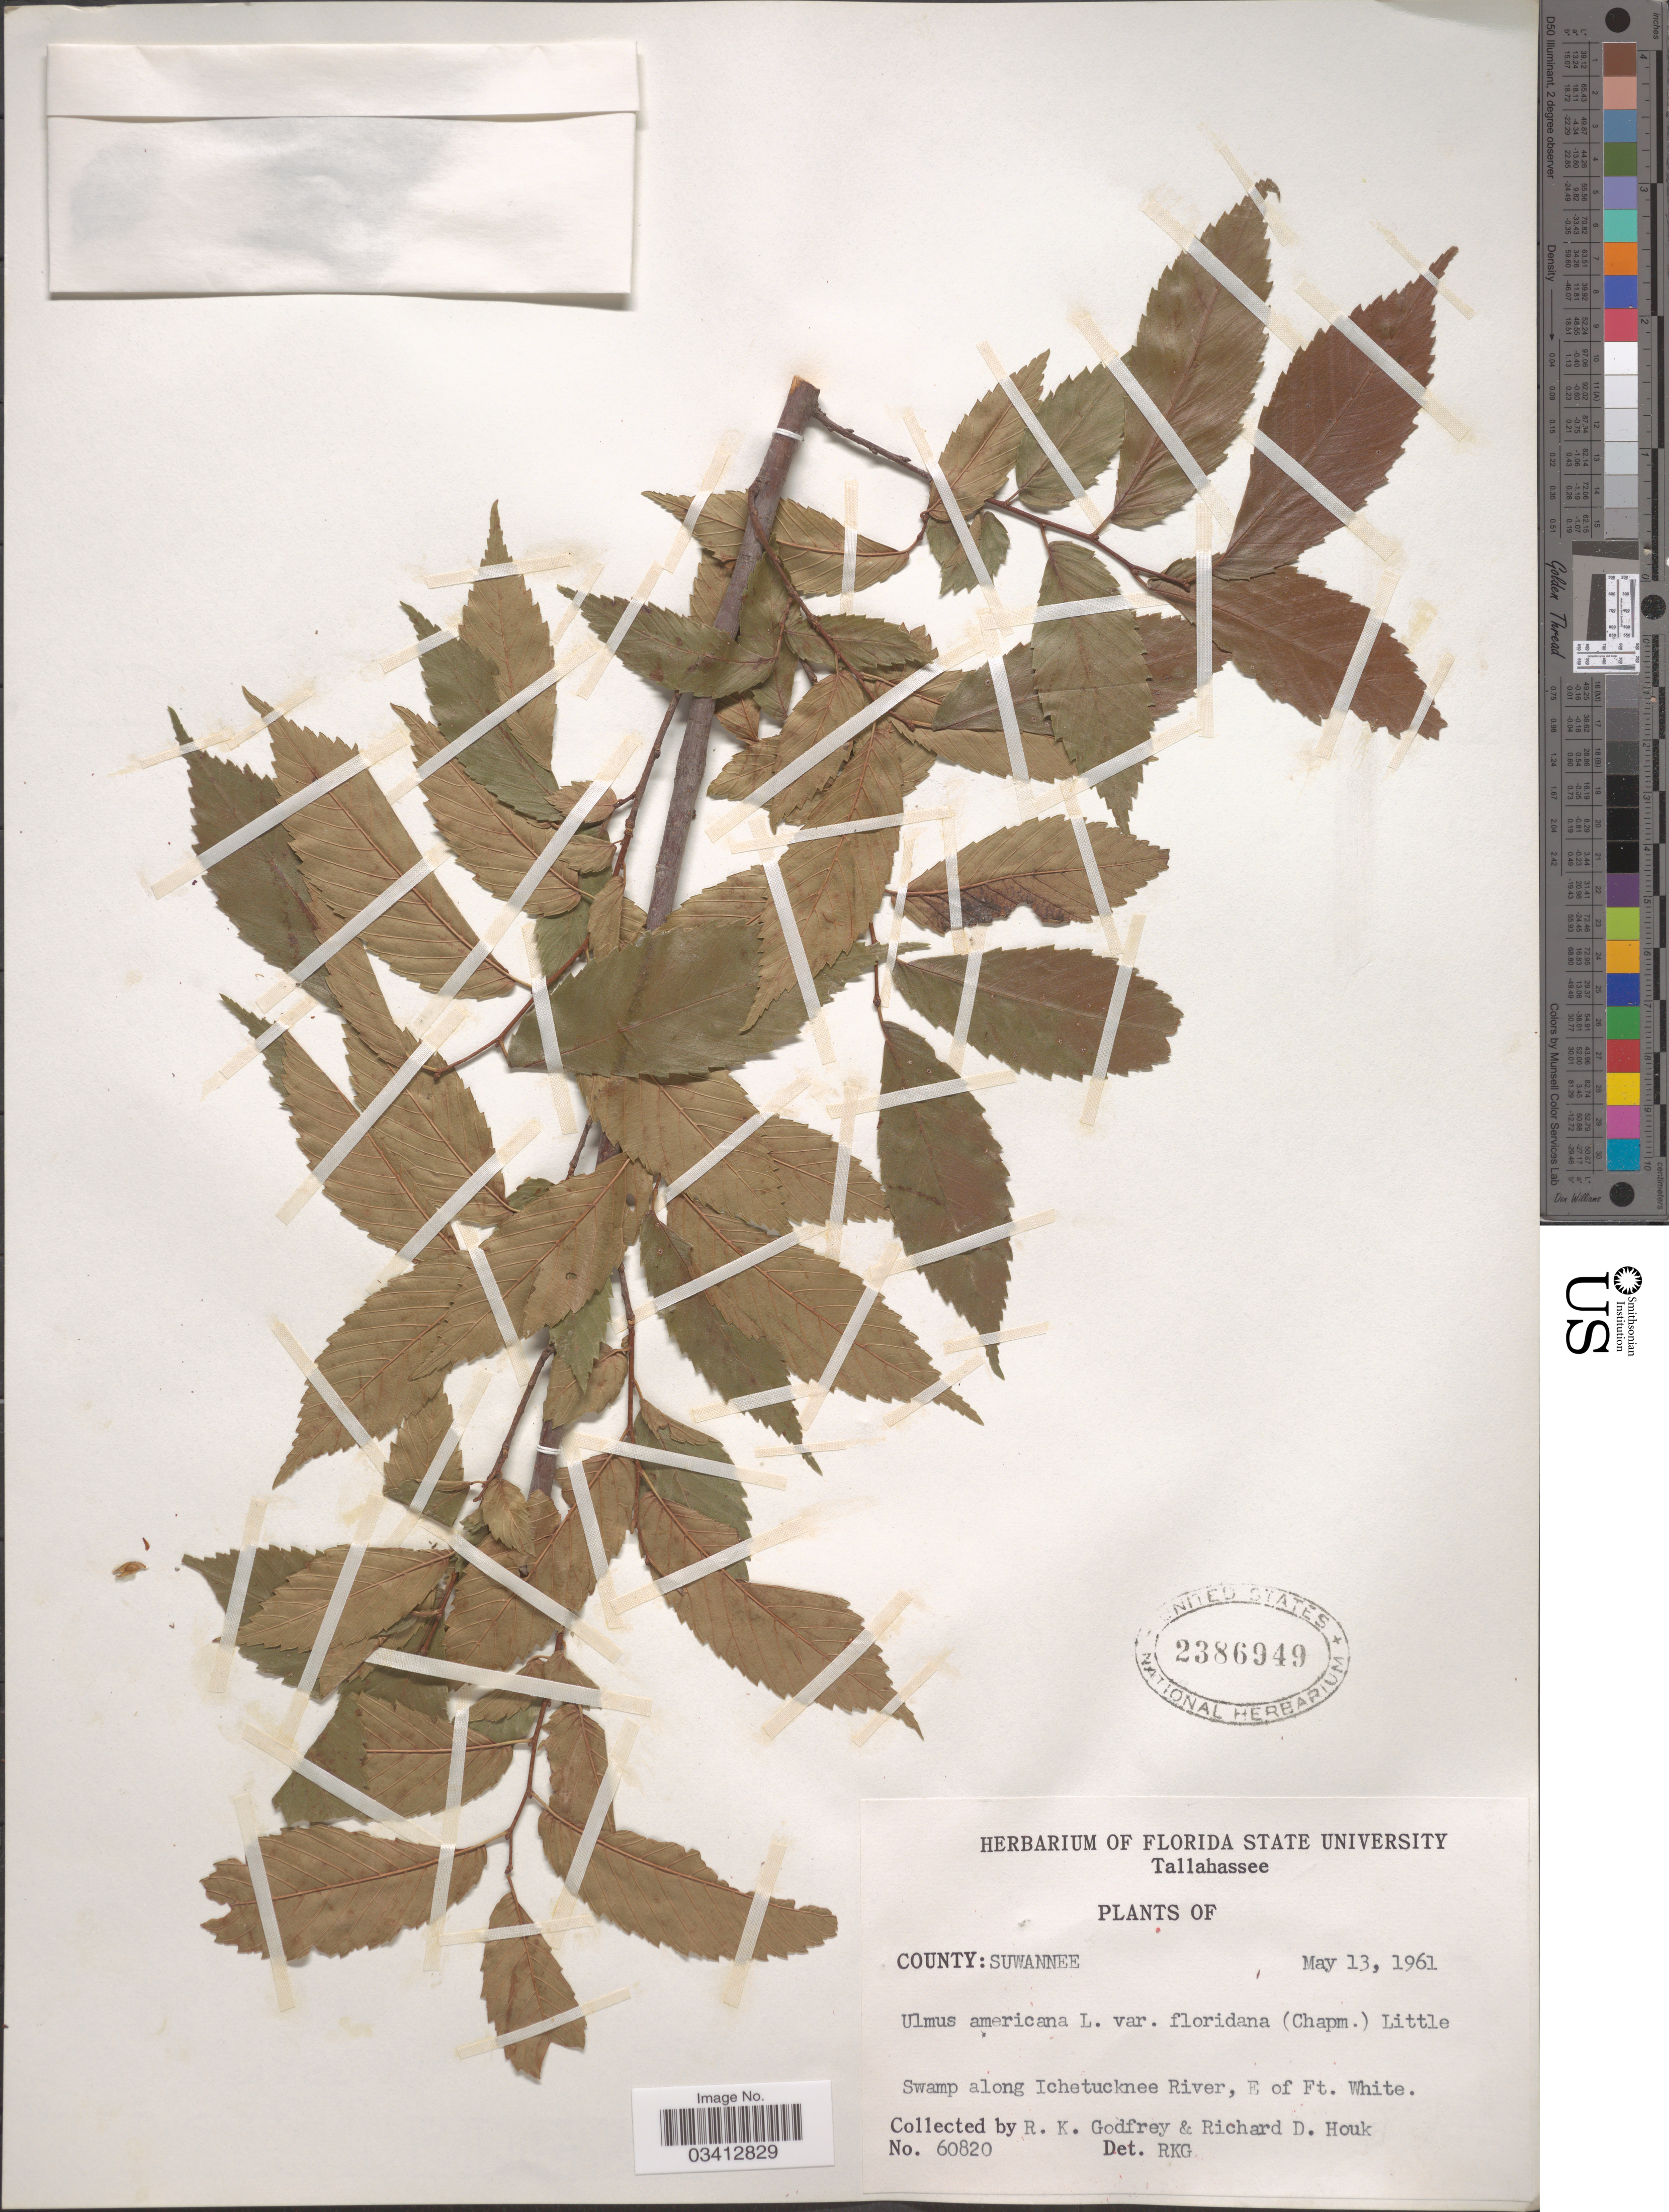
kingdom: Plantae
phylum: Tracheophyta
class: Magnoliopsida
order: Rosales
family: Ulmaceae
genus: Ulmus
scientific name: Ulmus americana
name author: L.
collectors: R. K. Godfrey & R. Houk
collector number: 60820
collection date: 1961-05-13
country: United States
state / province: Florida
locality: County: Suwannee. Swamp along Ichetucknee River, E of Ft. White.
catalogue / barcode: US 2386949